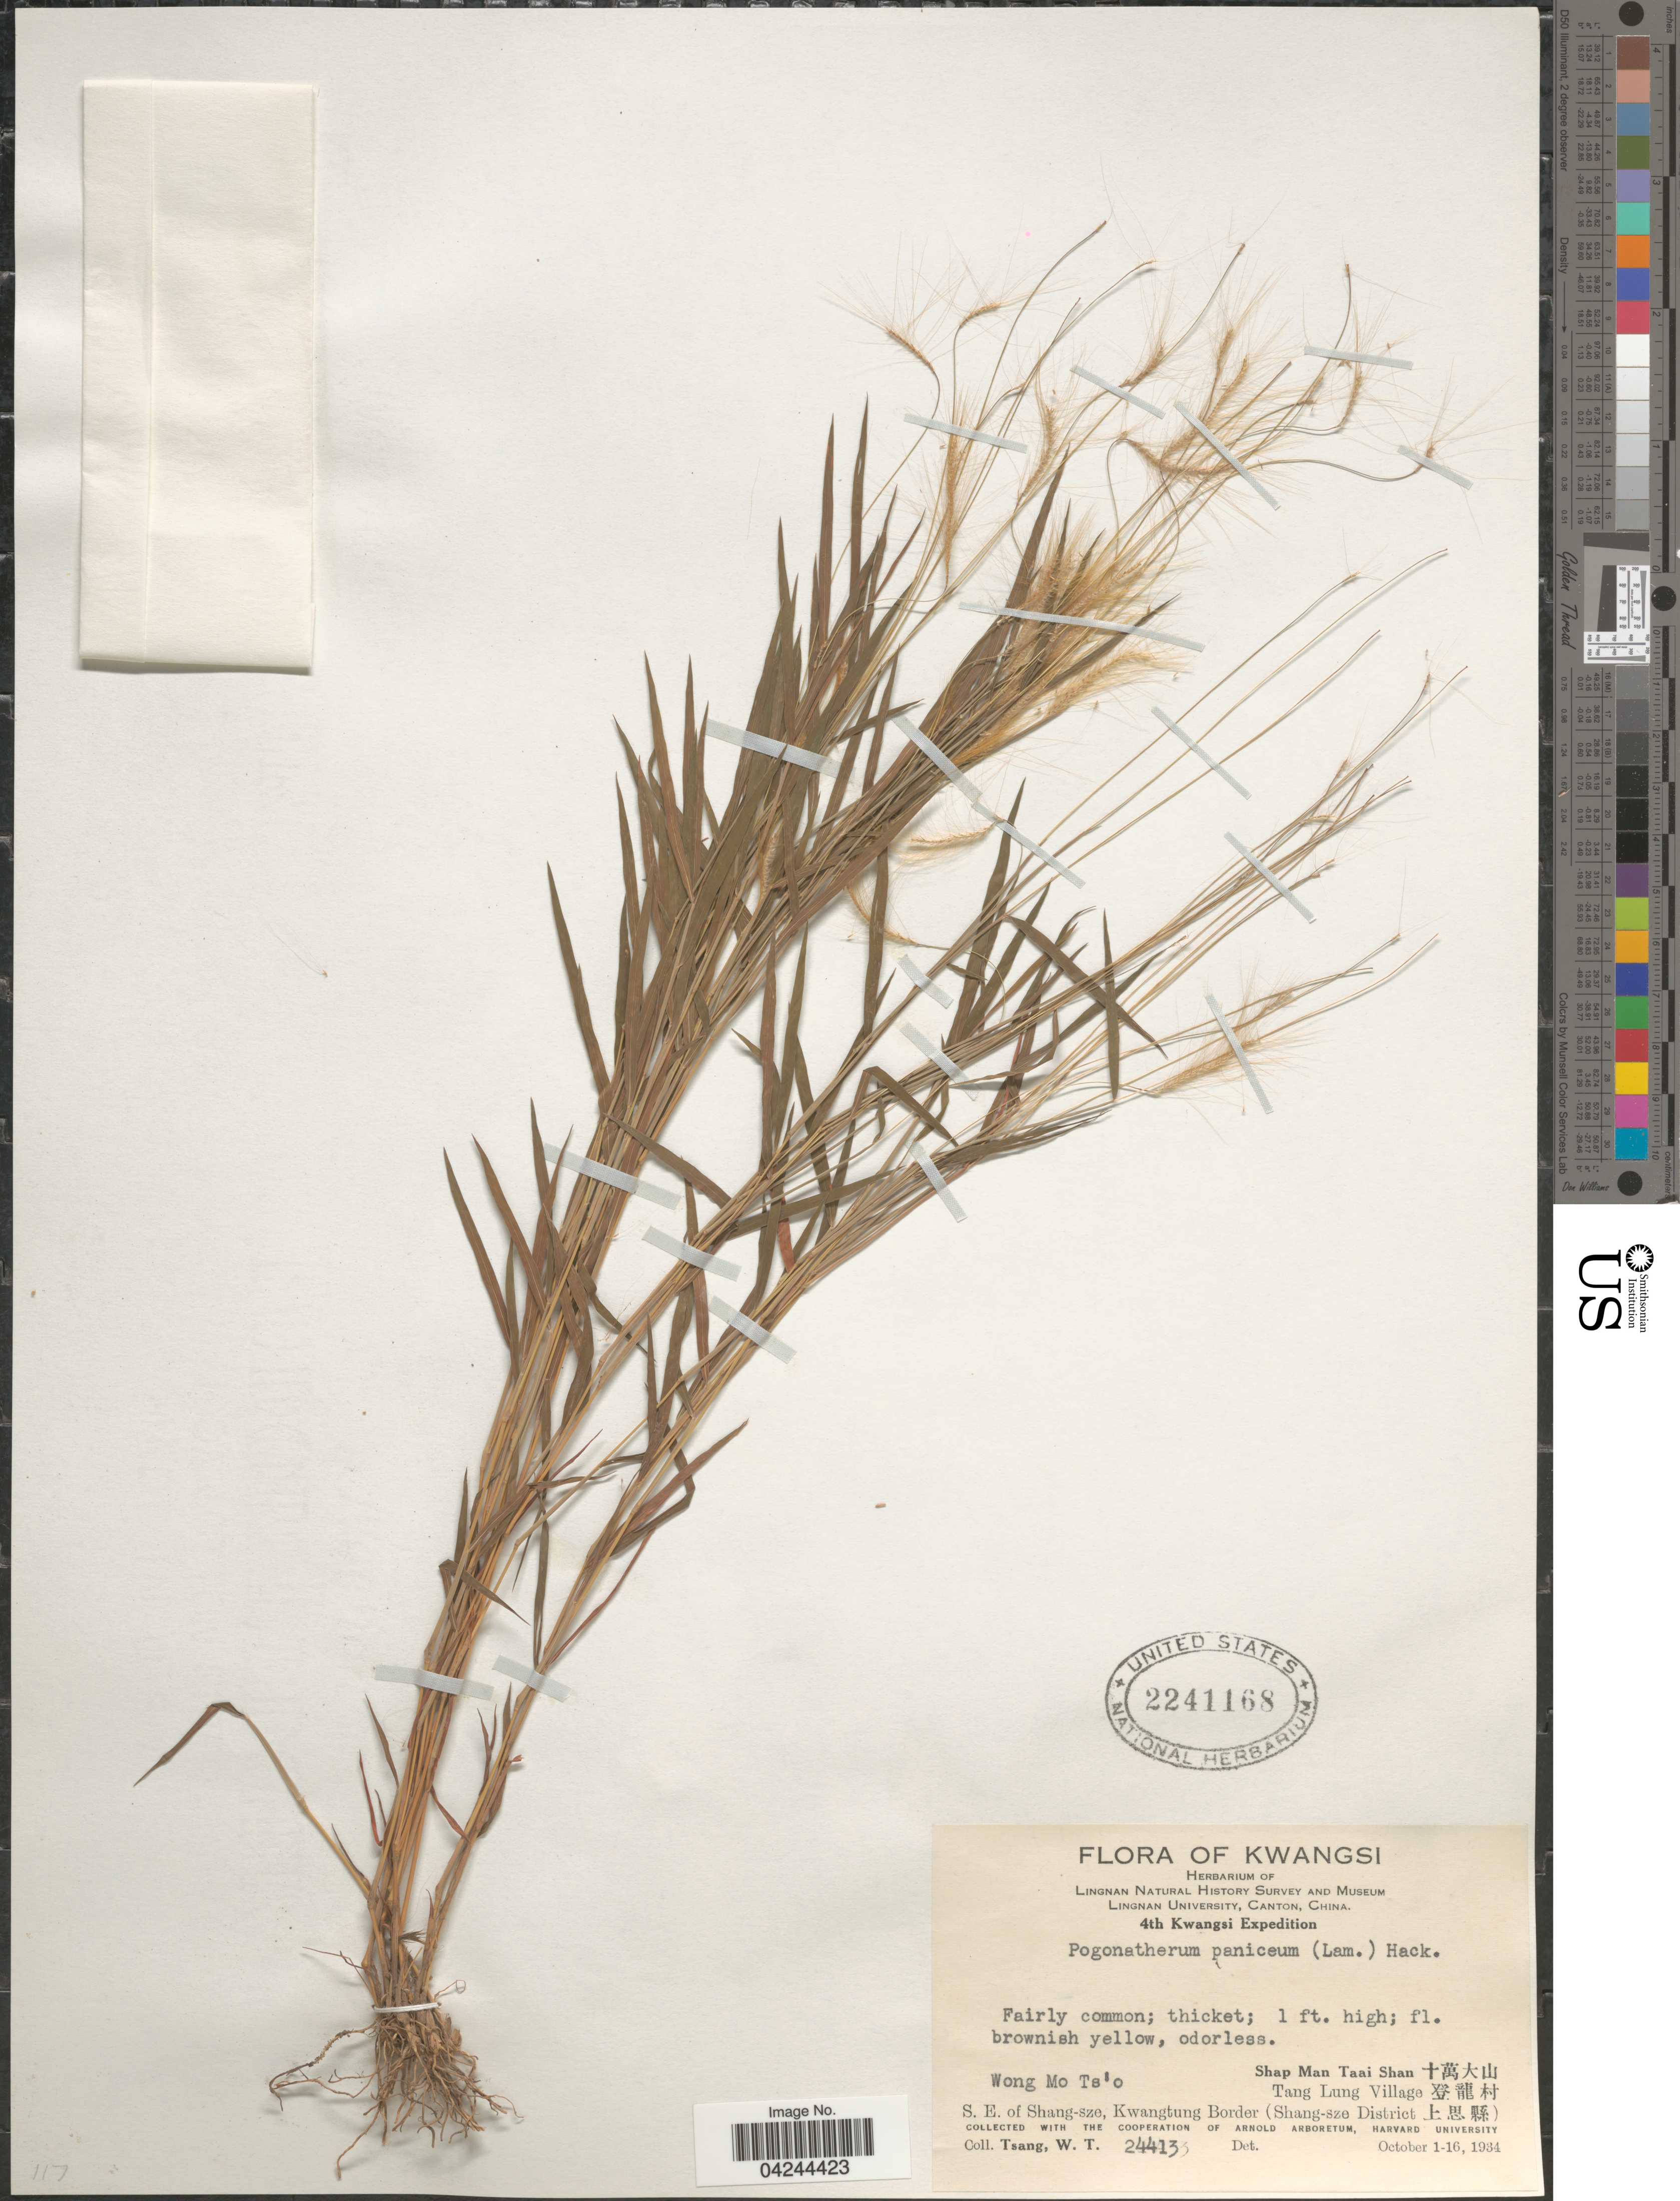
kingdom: Plantae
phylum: Tracheophyta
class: Liliopsida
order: Poales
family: Poaceae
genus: Pogonatherum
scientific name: Pogonatherum crinitum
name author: (Thunb.) Kunth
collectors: W. T. Tsang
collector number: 24413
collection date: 1934-10-01/1934-10-16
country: China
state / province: Guangxi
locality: Kwangsi. Lingnan Natural History Survey and Museum. 4th Kwangsi Expedition. Wong Mo Ts'o. Shap Man Taai Shan X. Tang Lung Village X. S.E. of Shang-sze, Kwangtung Border (Shang-sze District X).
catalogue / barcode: US 2241168